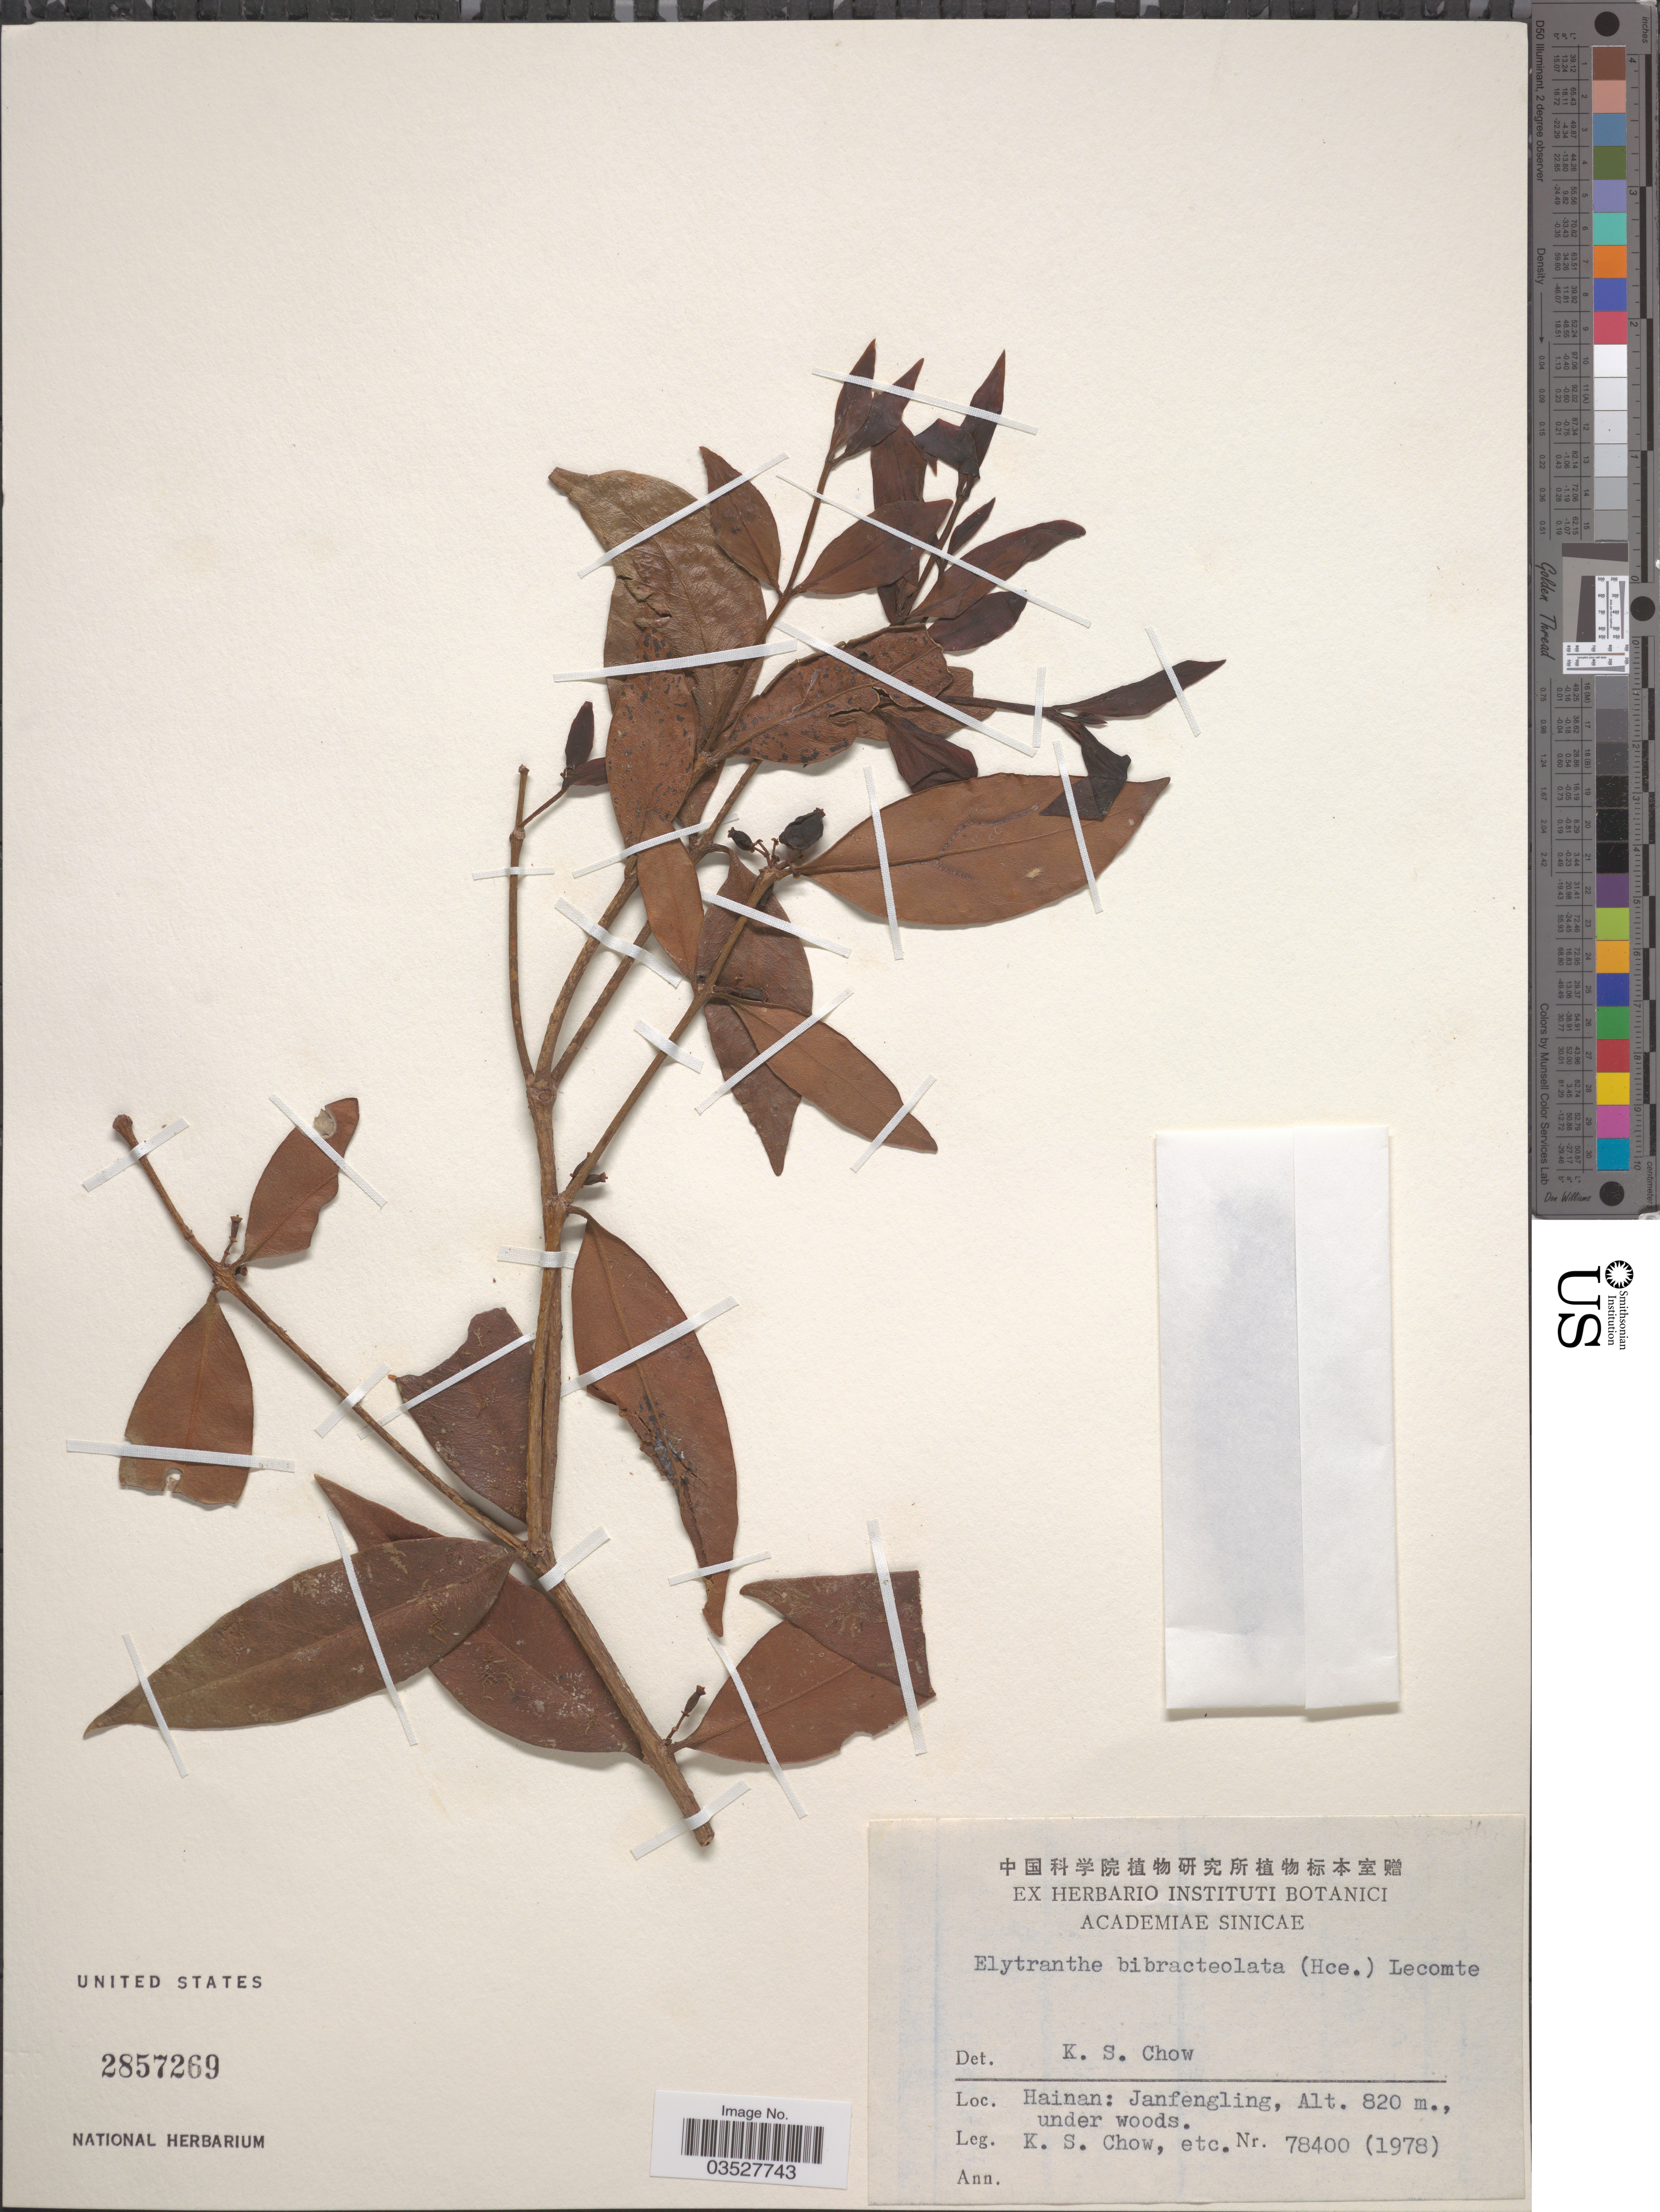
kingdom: Plantae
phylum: Tracheophyta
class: Magnoliopsida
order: Santalales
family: Loranthaceae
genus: Elytranthe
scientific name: Elytranthe bibracteolata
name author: (Hance) Lecomte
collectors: K. S. Chow & et al.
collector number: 78400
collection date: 1978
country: China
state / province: Hainan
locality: Janfengling.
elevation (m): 820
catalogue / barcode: US 2857269